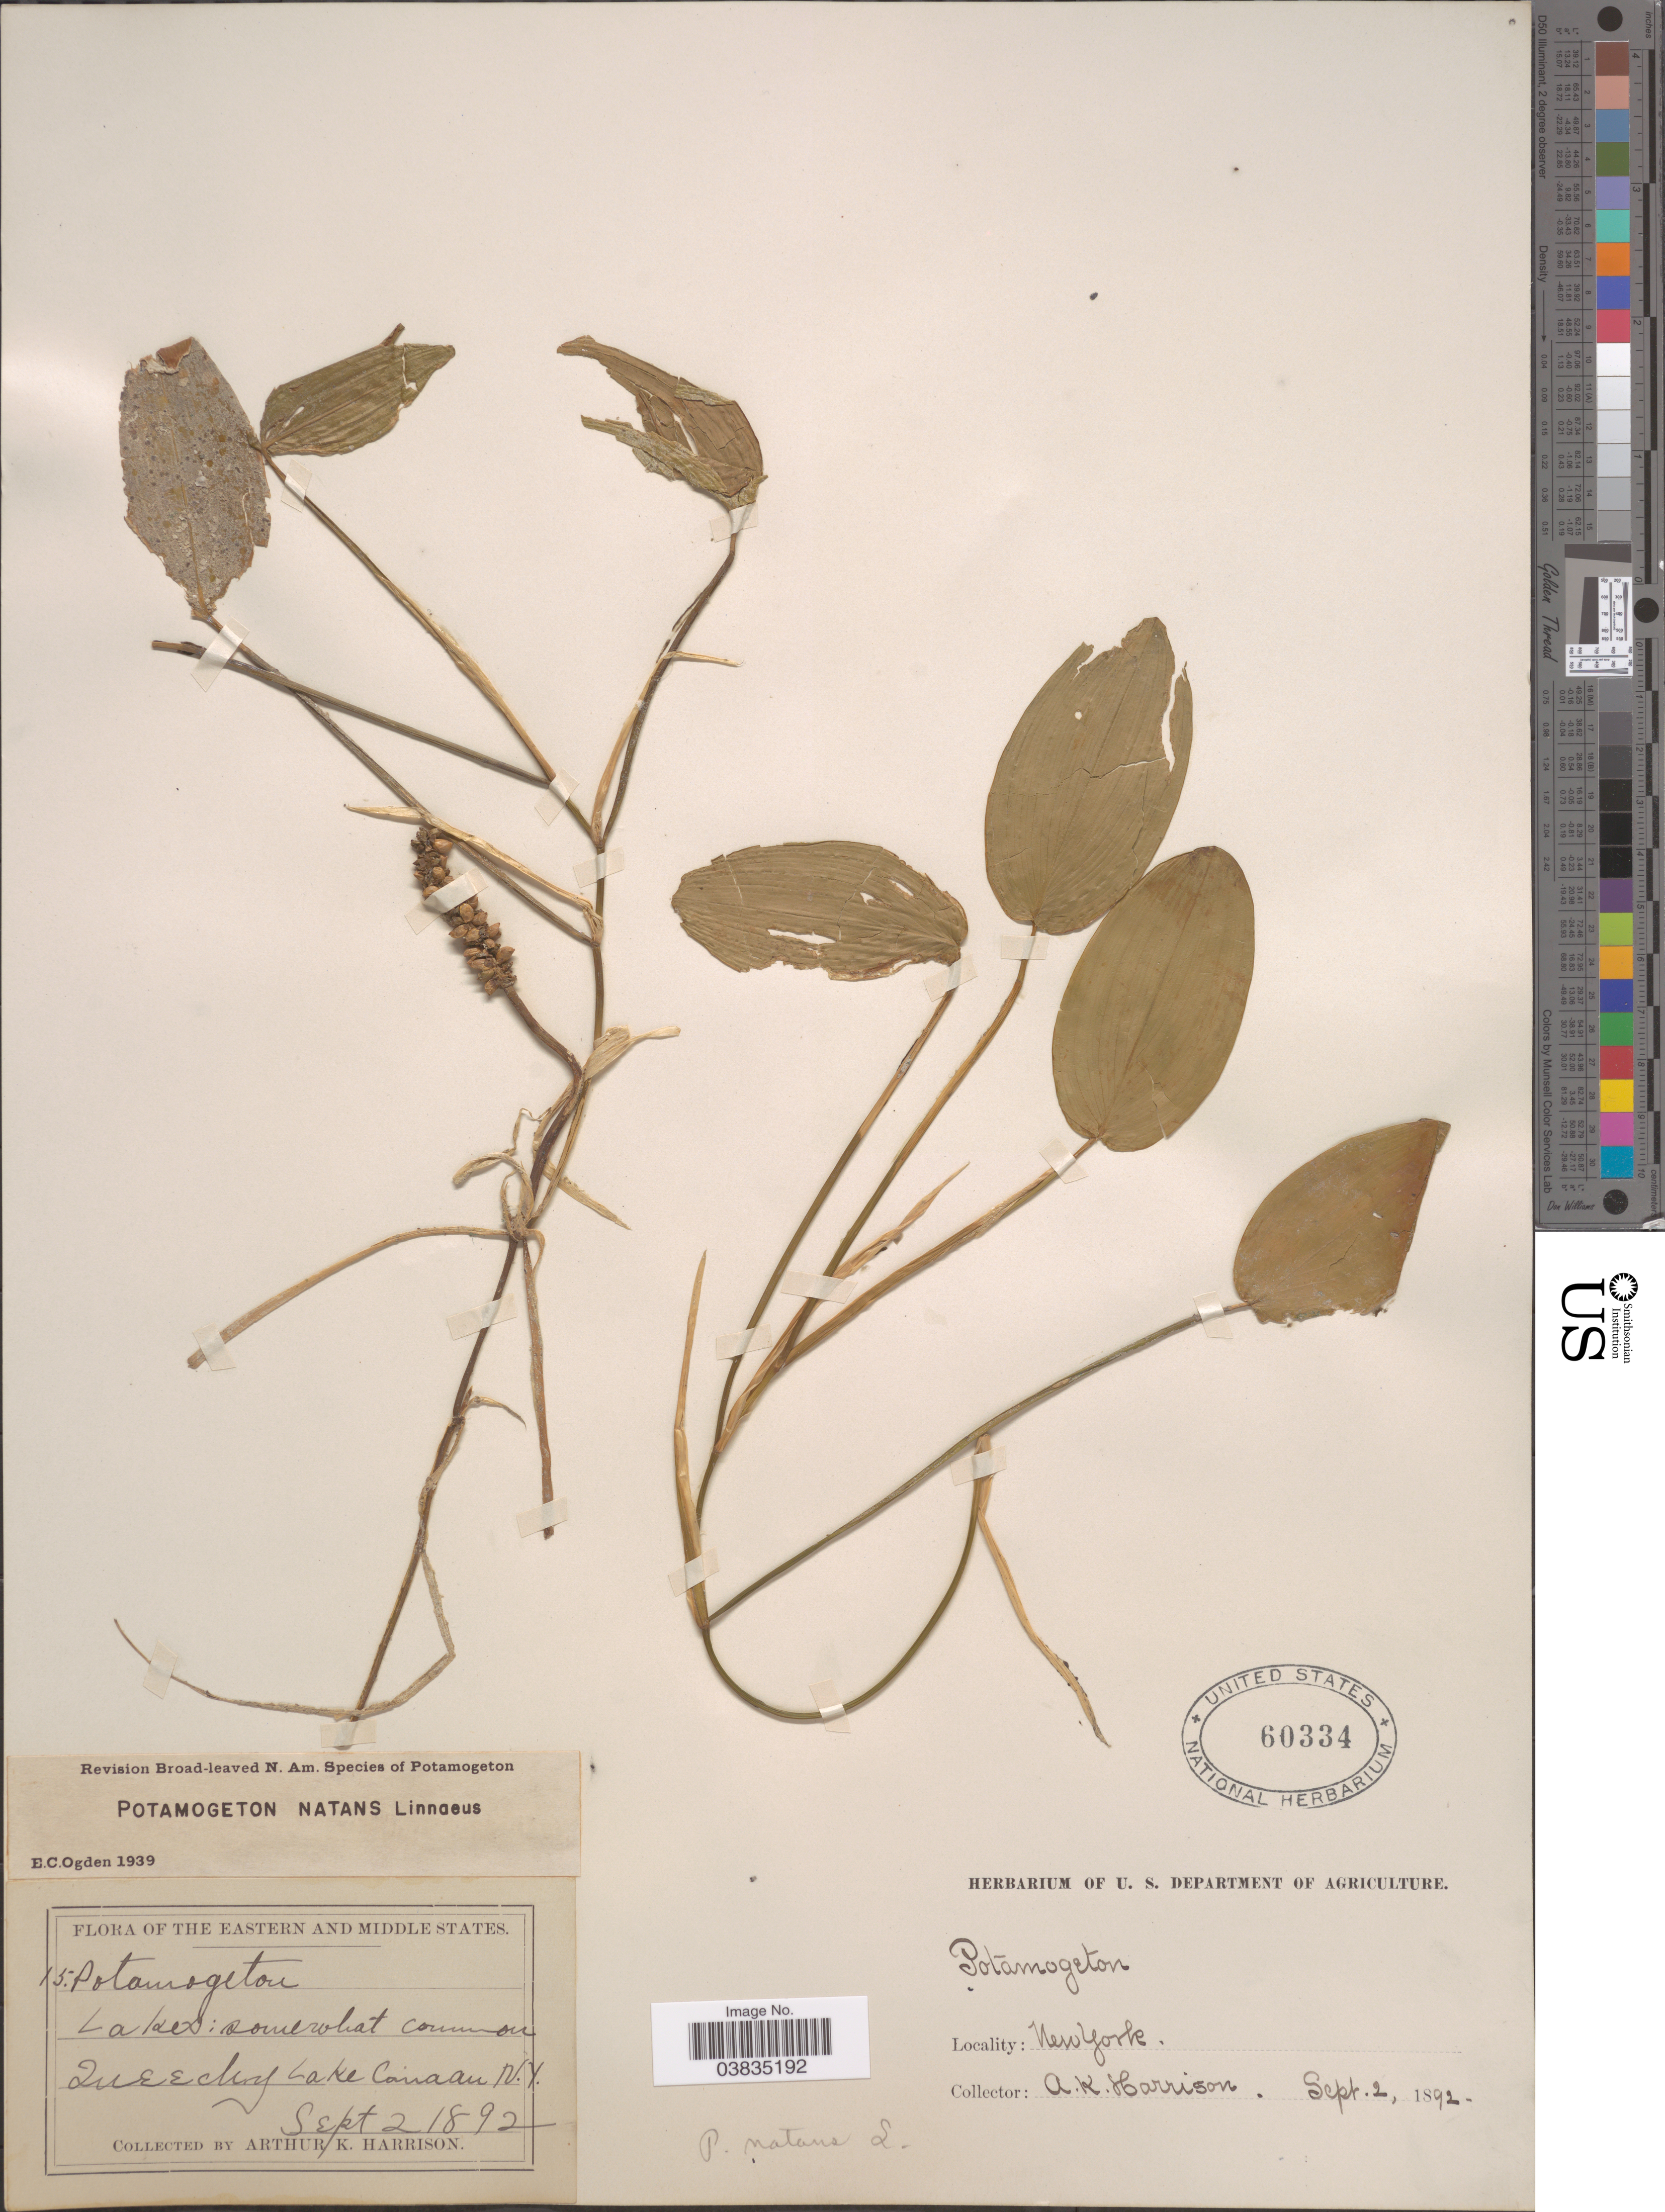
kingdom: Plantae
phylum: Tracheophyta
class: Liliopsida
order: Alismatales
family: Potamogetonaceae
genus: Potamogeton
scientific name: Potamogeton natans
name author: L.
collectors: A. K. Harrison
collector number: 15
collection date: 1892-09-02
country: United States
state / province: New York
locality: Queechy Lake Canaan.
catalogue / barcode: US 60334